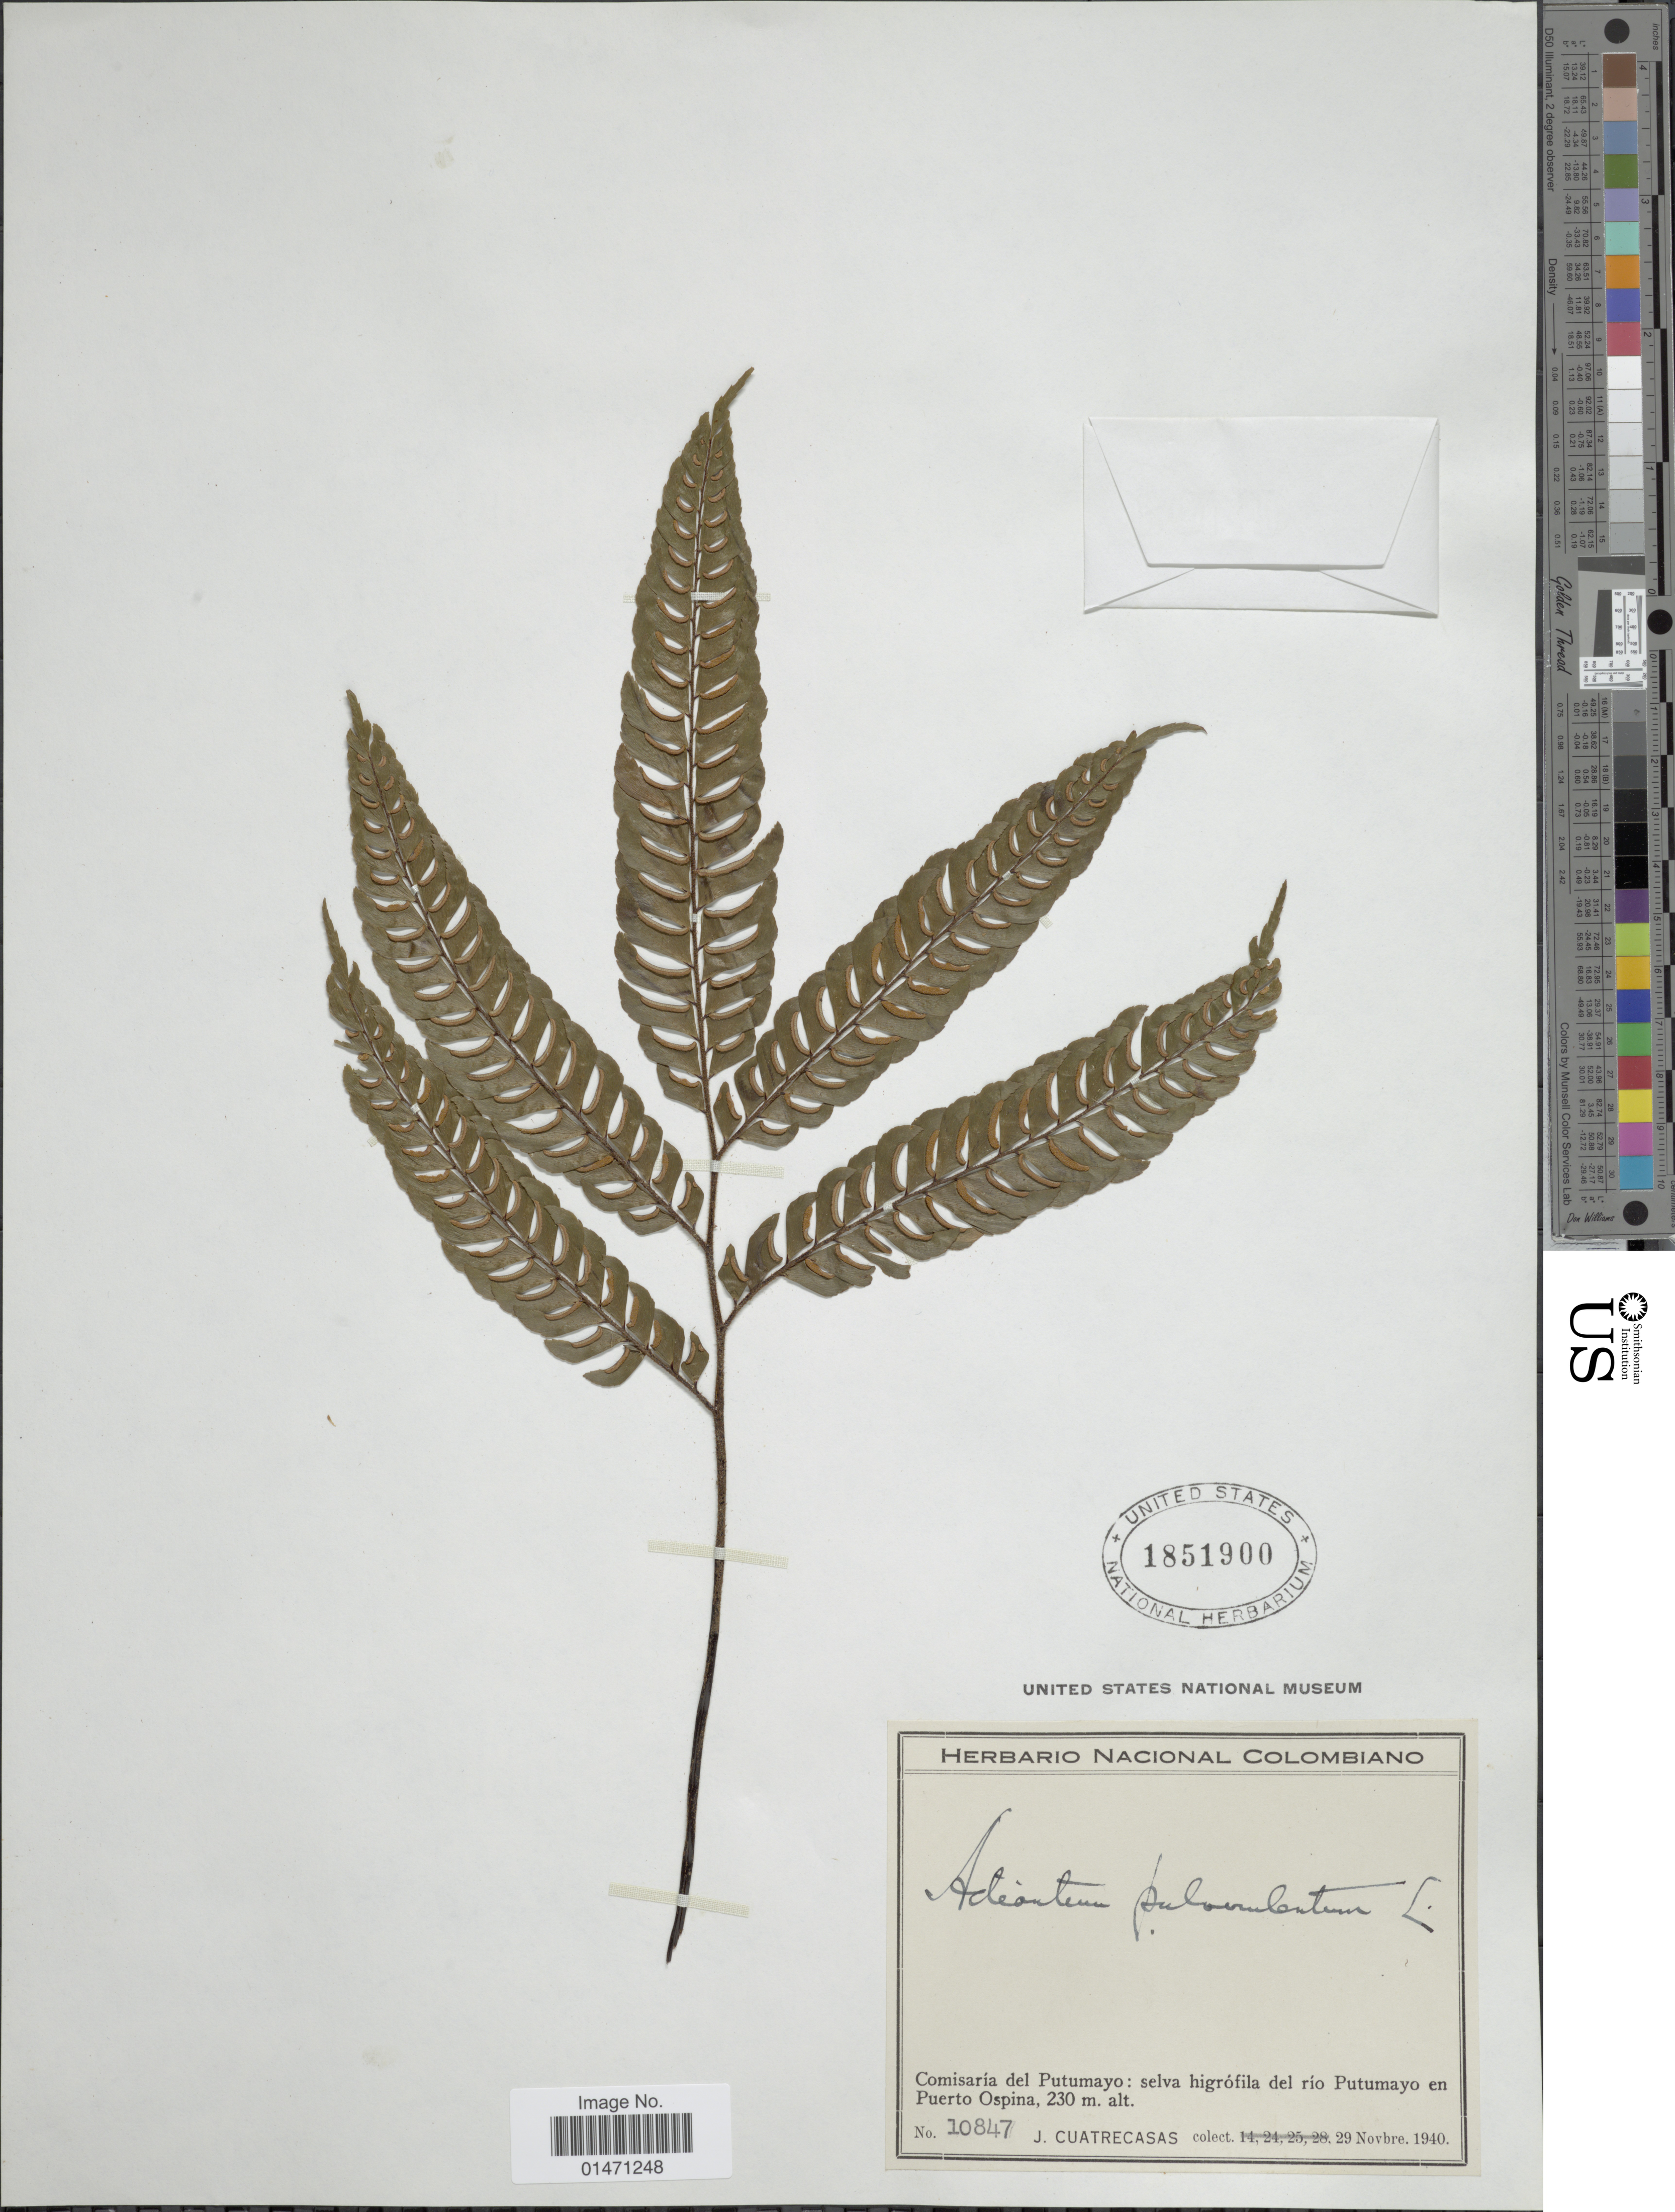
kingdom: Plantae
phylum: Tracheophyta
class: Polypodiopsida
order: Polypodiales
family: Pteridaceae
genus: Adiantum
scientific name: Adiantum pulverulentum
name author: L.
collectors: J. Cuatrecasas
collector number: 10847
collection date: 1940-11-29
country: Colombia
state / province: Putumayo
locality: Comisaria del Putumayo: selva higrofila del rio Putumayo en Puerto Ospina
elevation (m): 230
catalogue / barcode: US 1851900